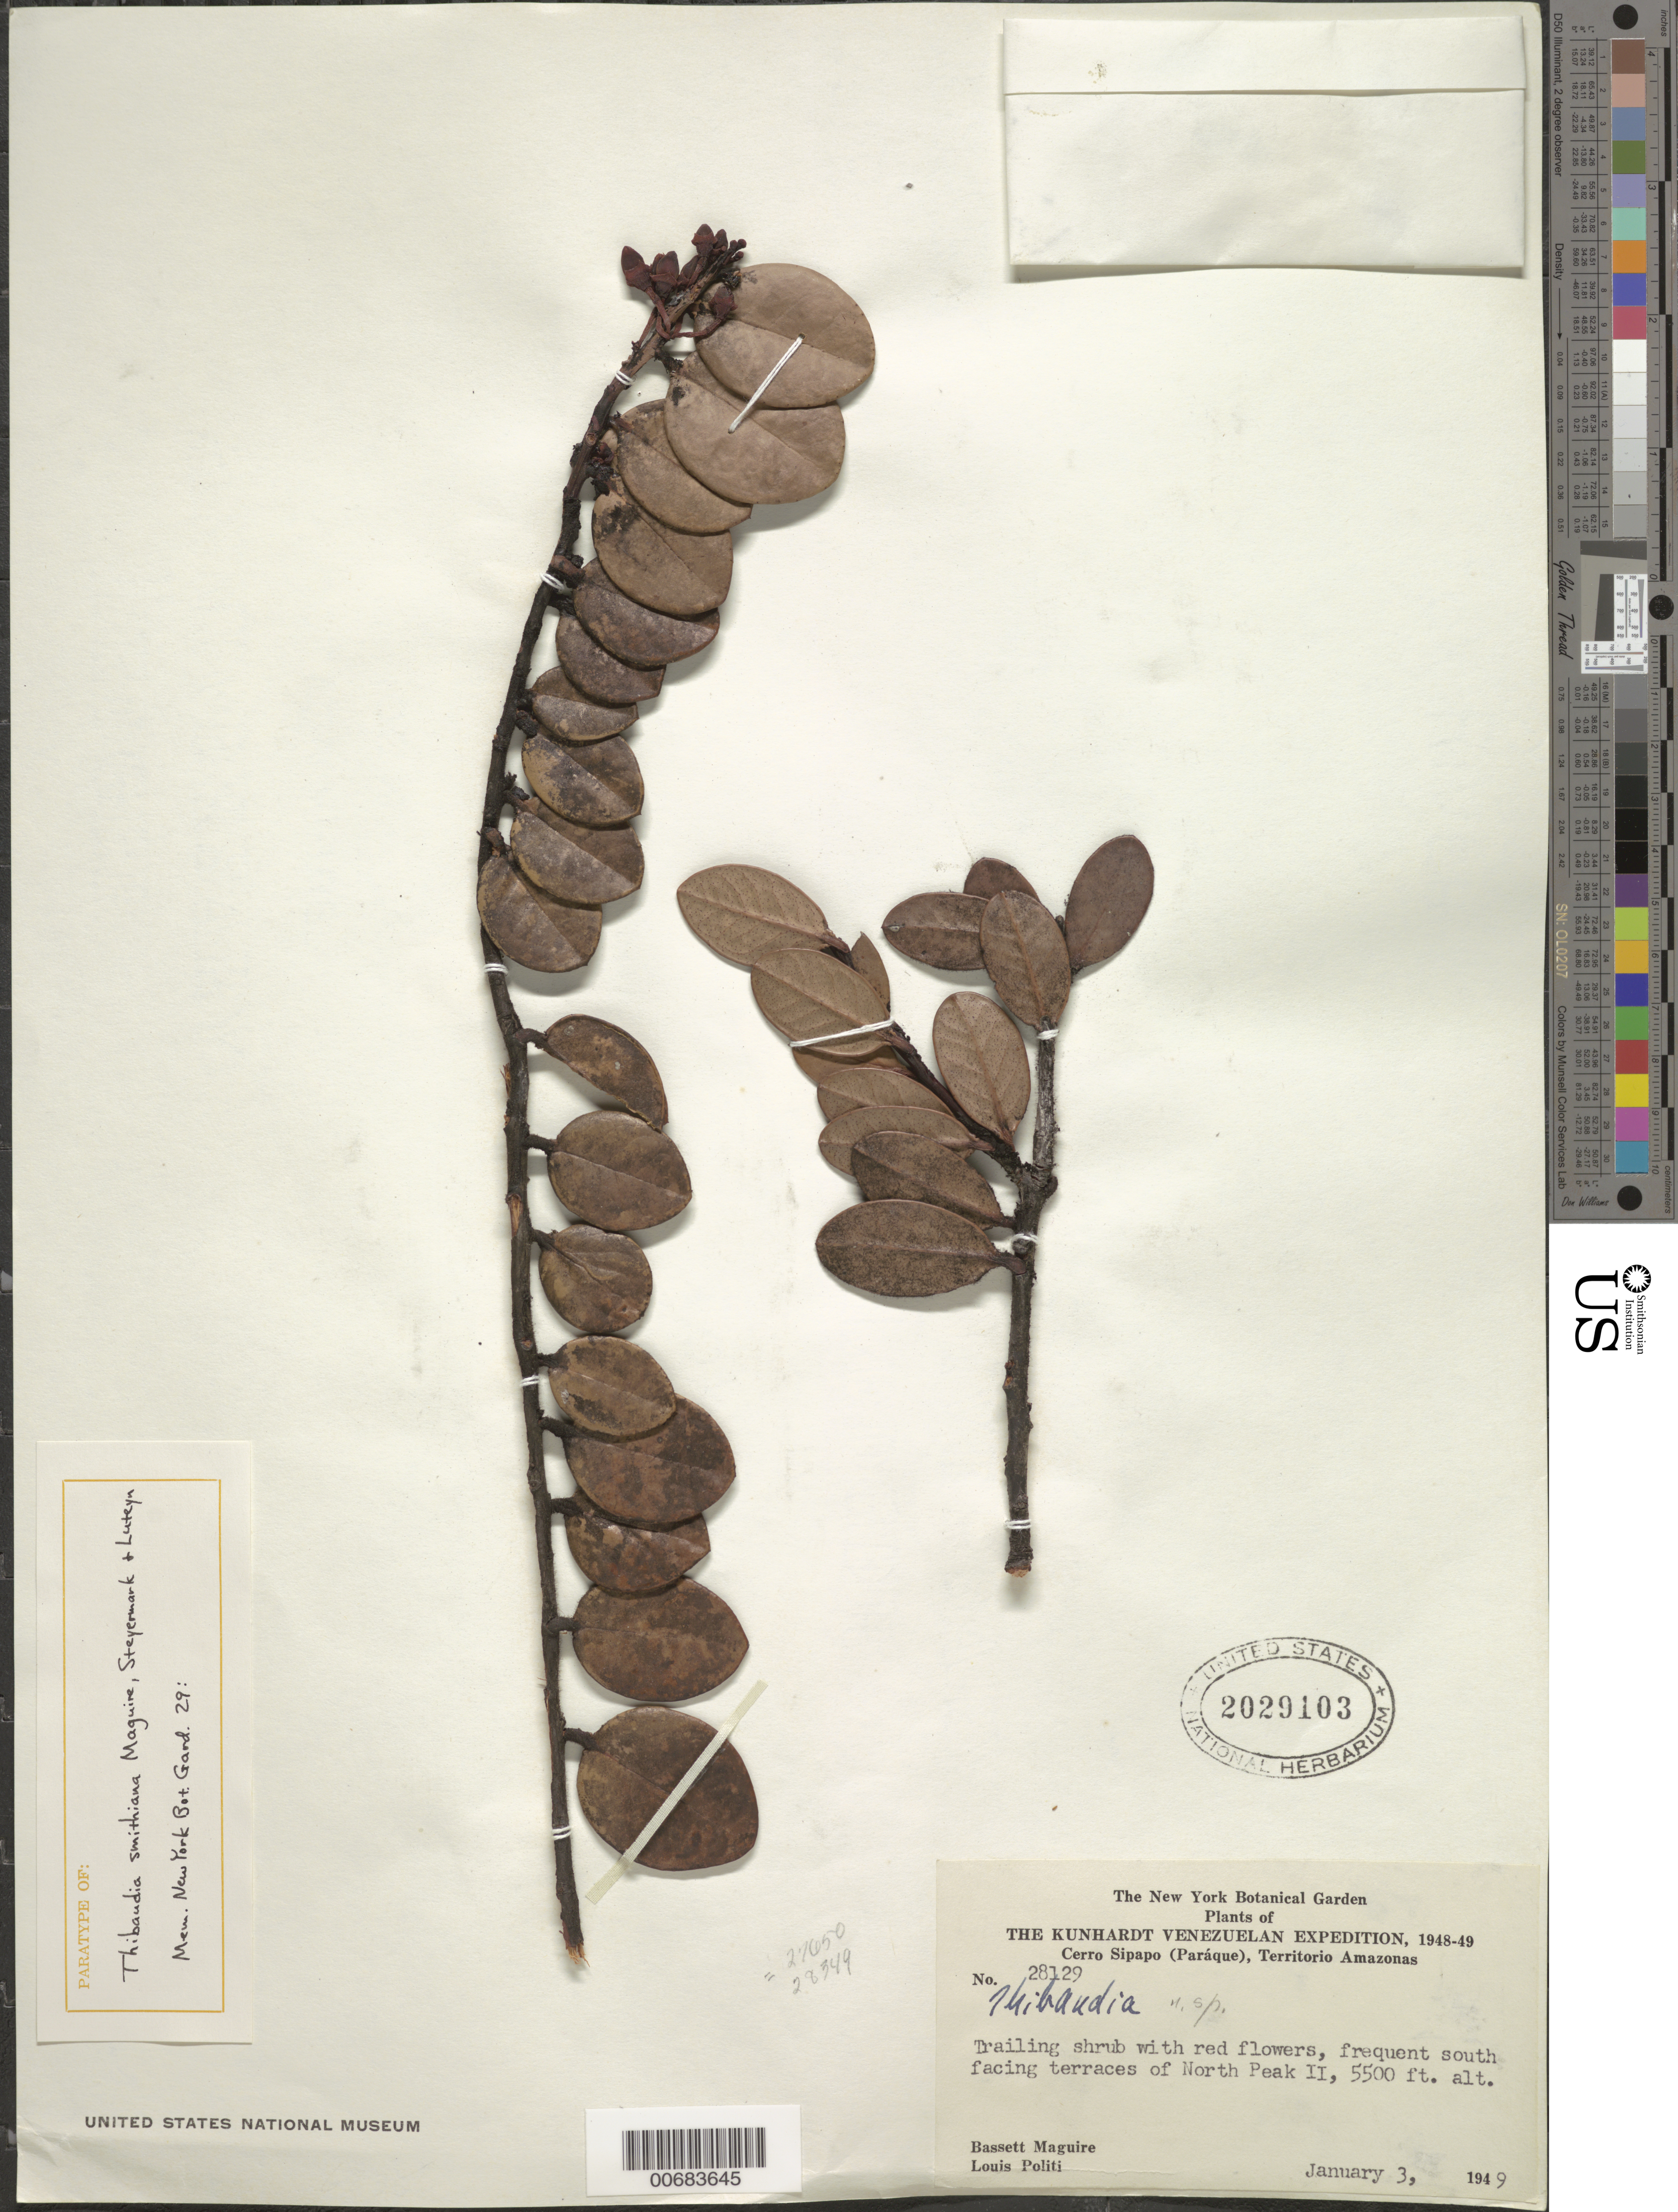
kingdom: Plantae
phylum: Tracheophyta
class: Magnoliopsida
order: Ericales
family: Ericaceae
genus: Thibaudia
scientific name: Thibaudia smithiana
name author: Maguire et al.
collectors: B. Maguire & L. Politi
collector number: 28129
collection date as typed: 3-Jan-49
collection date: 1949-01-03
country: Venezuela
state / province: Amazonas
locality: Cerro Sipapo (Paráque), North Peak II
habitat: South facing terraces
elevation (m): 1650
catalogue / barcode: US 2029103